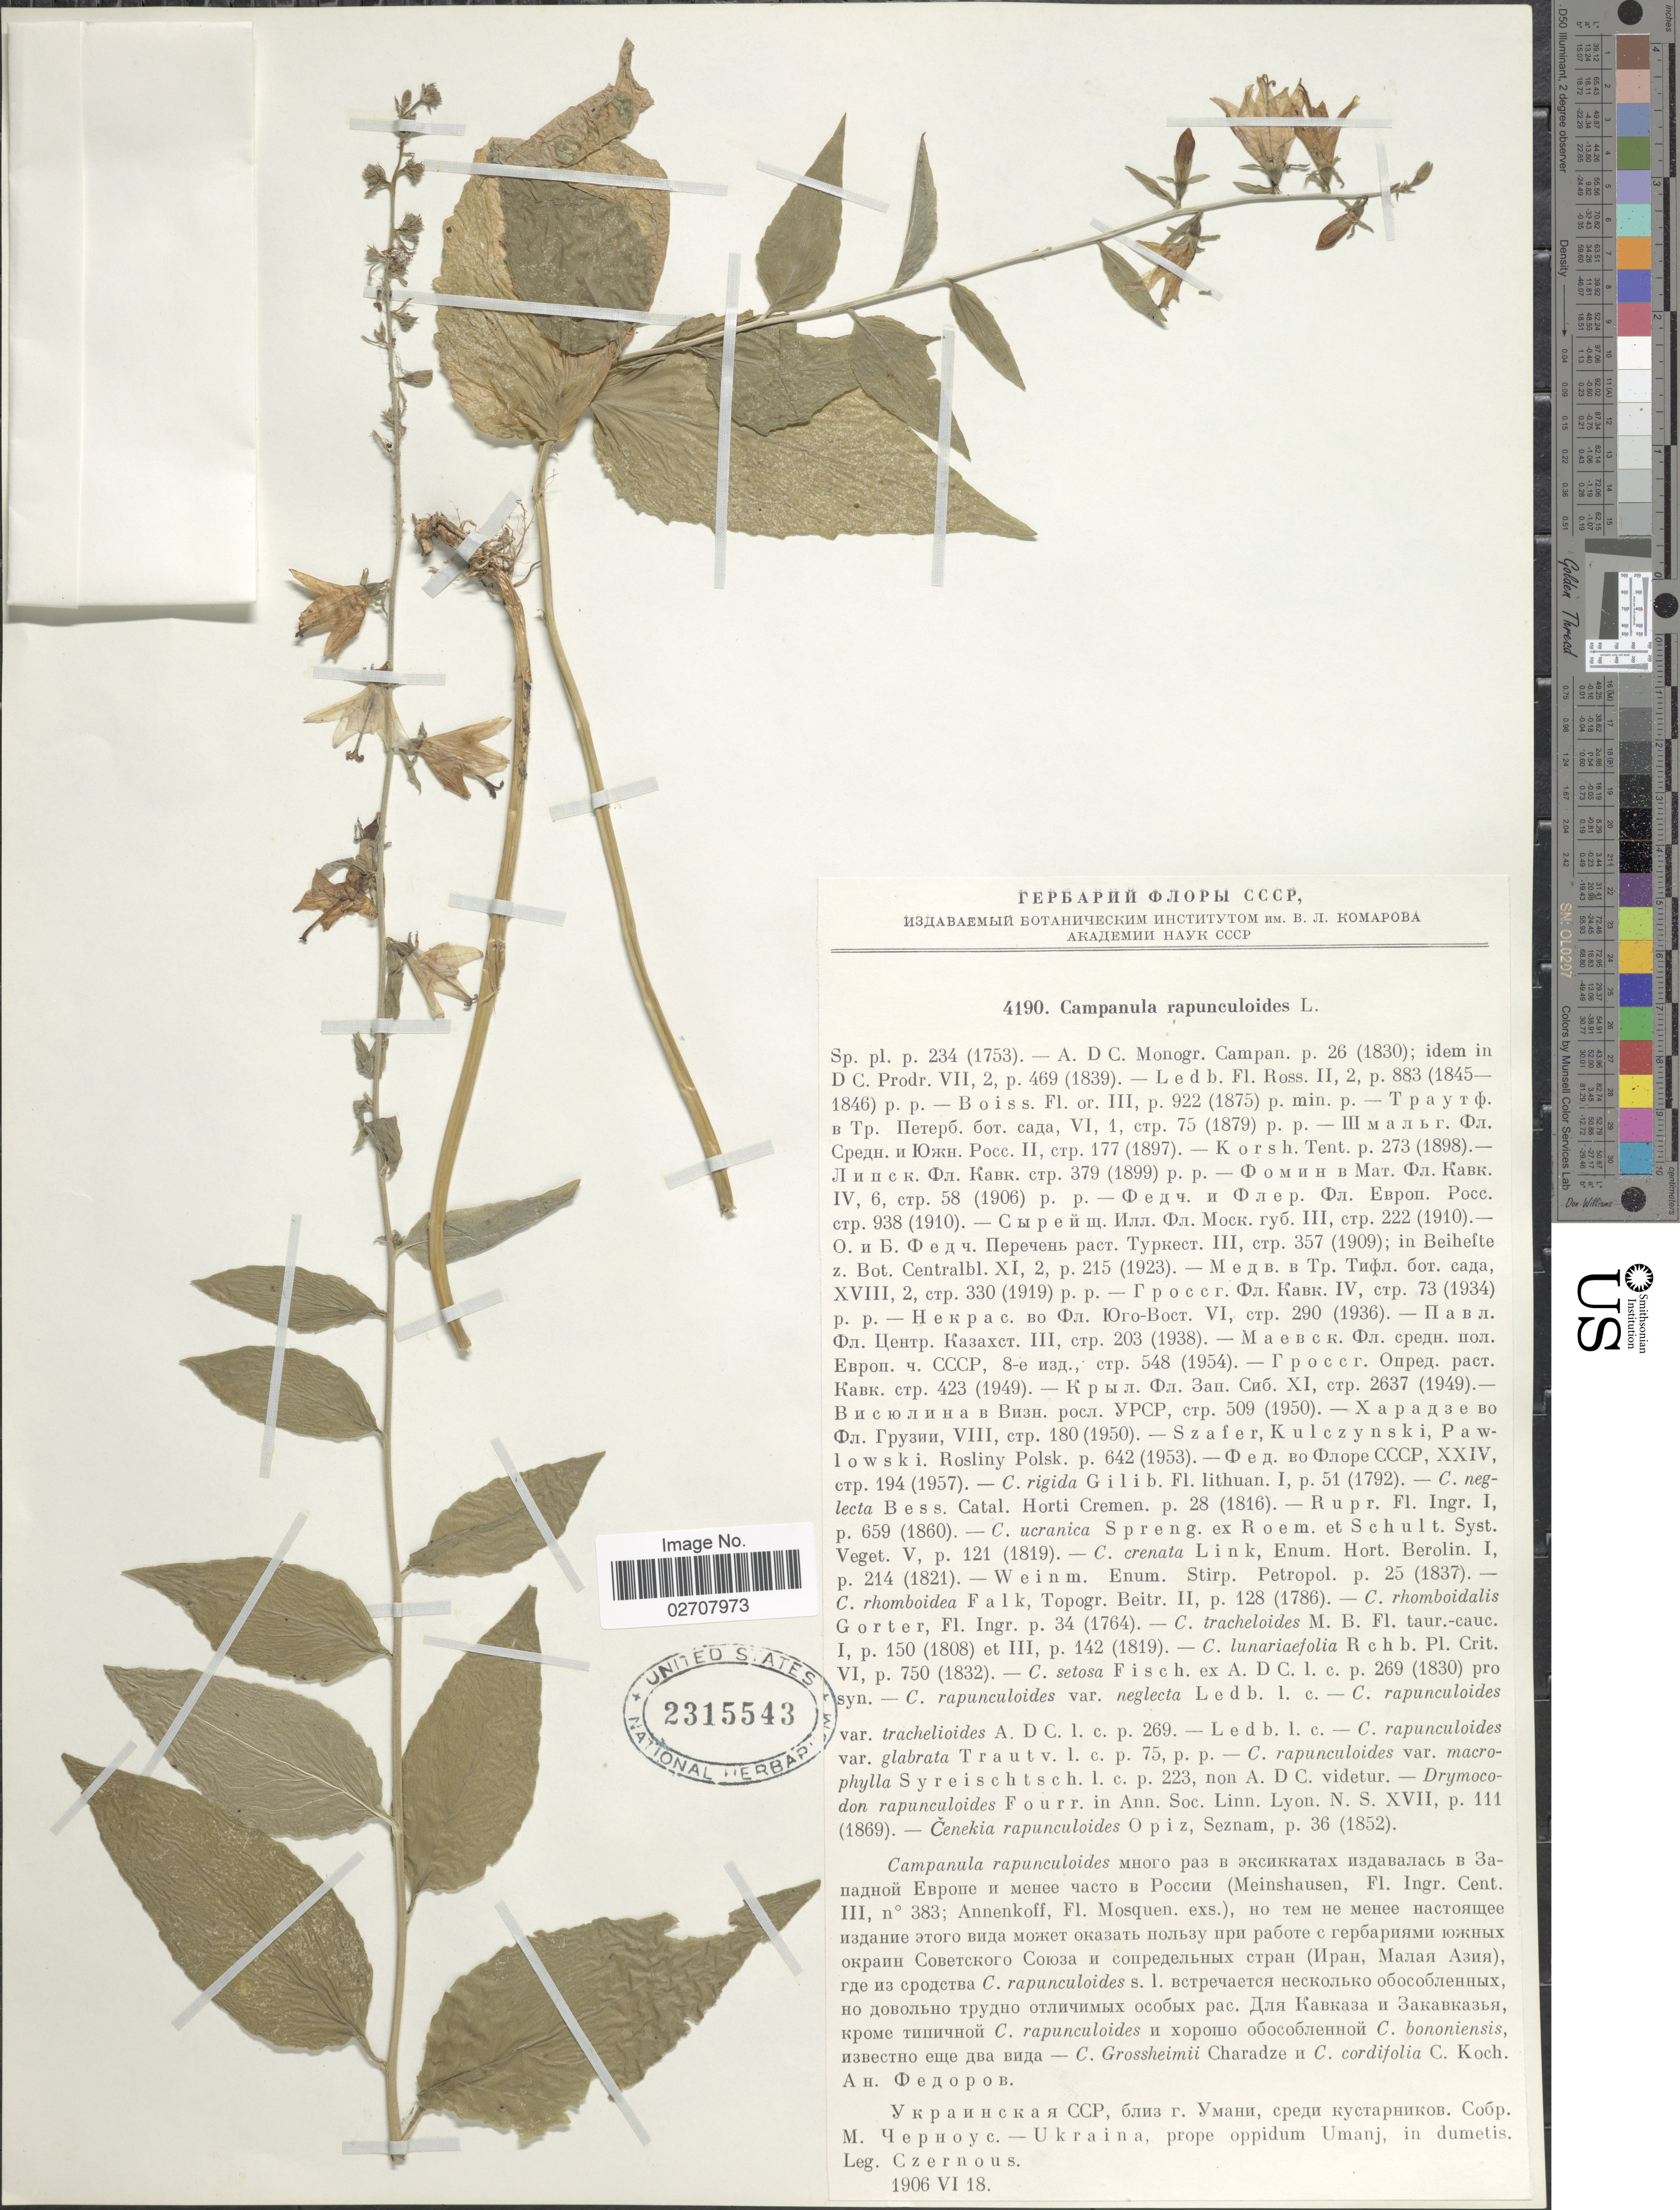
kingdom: Plantae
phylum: Tracheophyta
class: Magnoliopsida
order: Asterales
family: Campanulaceae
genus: Campanula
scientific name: Campanula rapunculoides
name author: L.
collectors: M. Czernous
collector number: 4190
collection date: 1906-06-18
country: Ukraine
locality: Ukraina, prope oppidum Umanj, in dumetis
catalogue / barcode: US 2315543